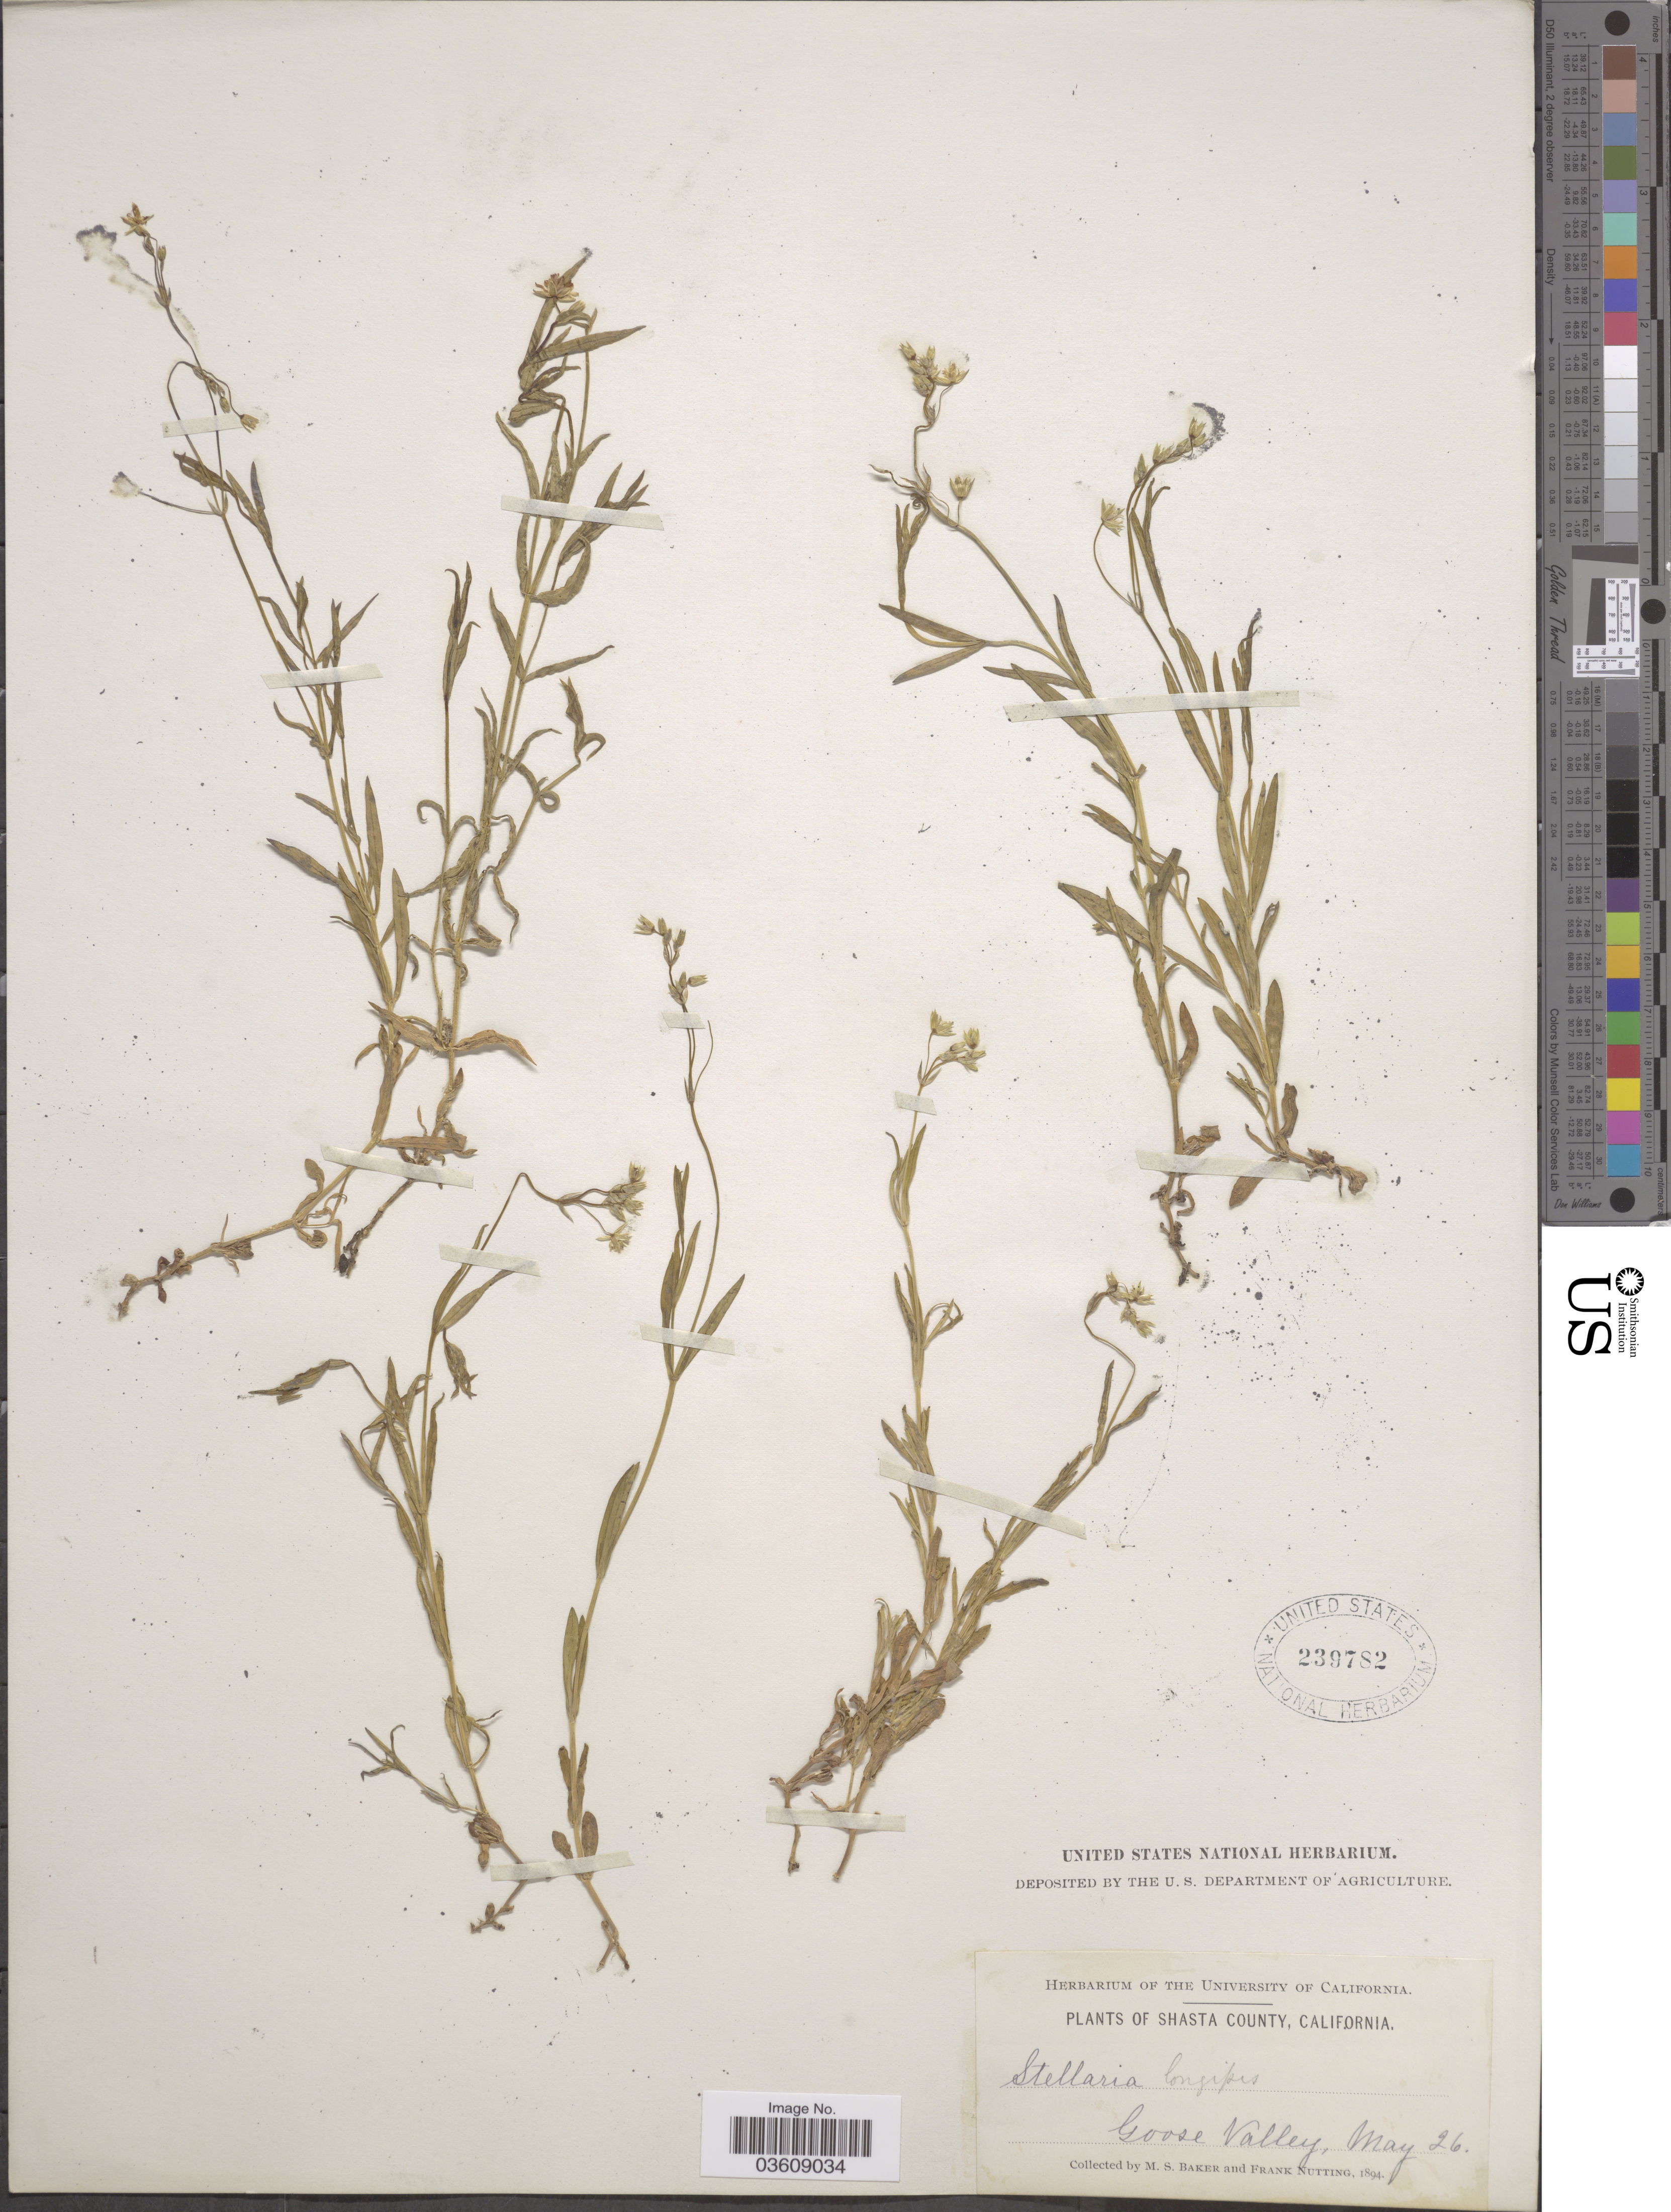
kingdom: Plantae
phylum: Tracheophyta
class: Magnoliopsida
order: Caryophyllales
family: Caryophyllaceae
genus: Stellaria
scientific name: Stellaria longipes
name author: Goldie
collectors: M. S. Baker & F. Nutting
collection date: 1894-05-26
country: United States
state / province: California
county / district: Shasta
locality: Shasta County. Goose Valley.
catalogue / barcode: US 239782